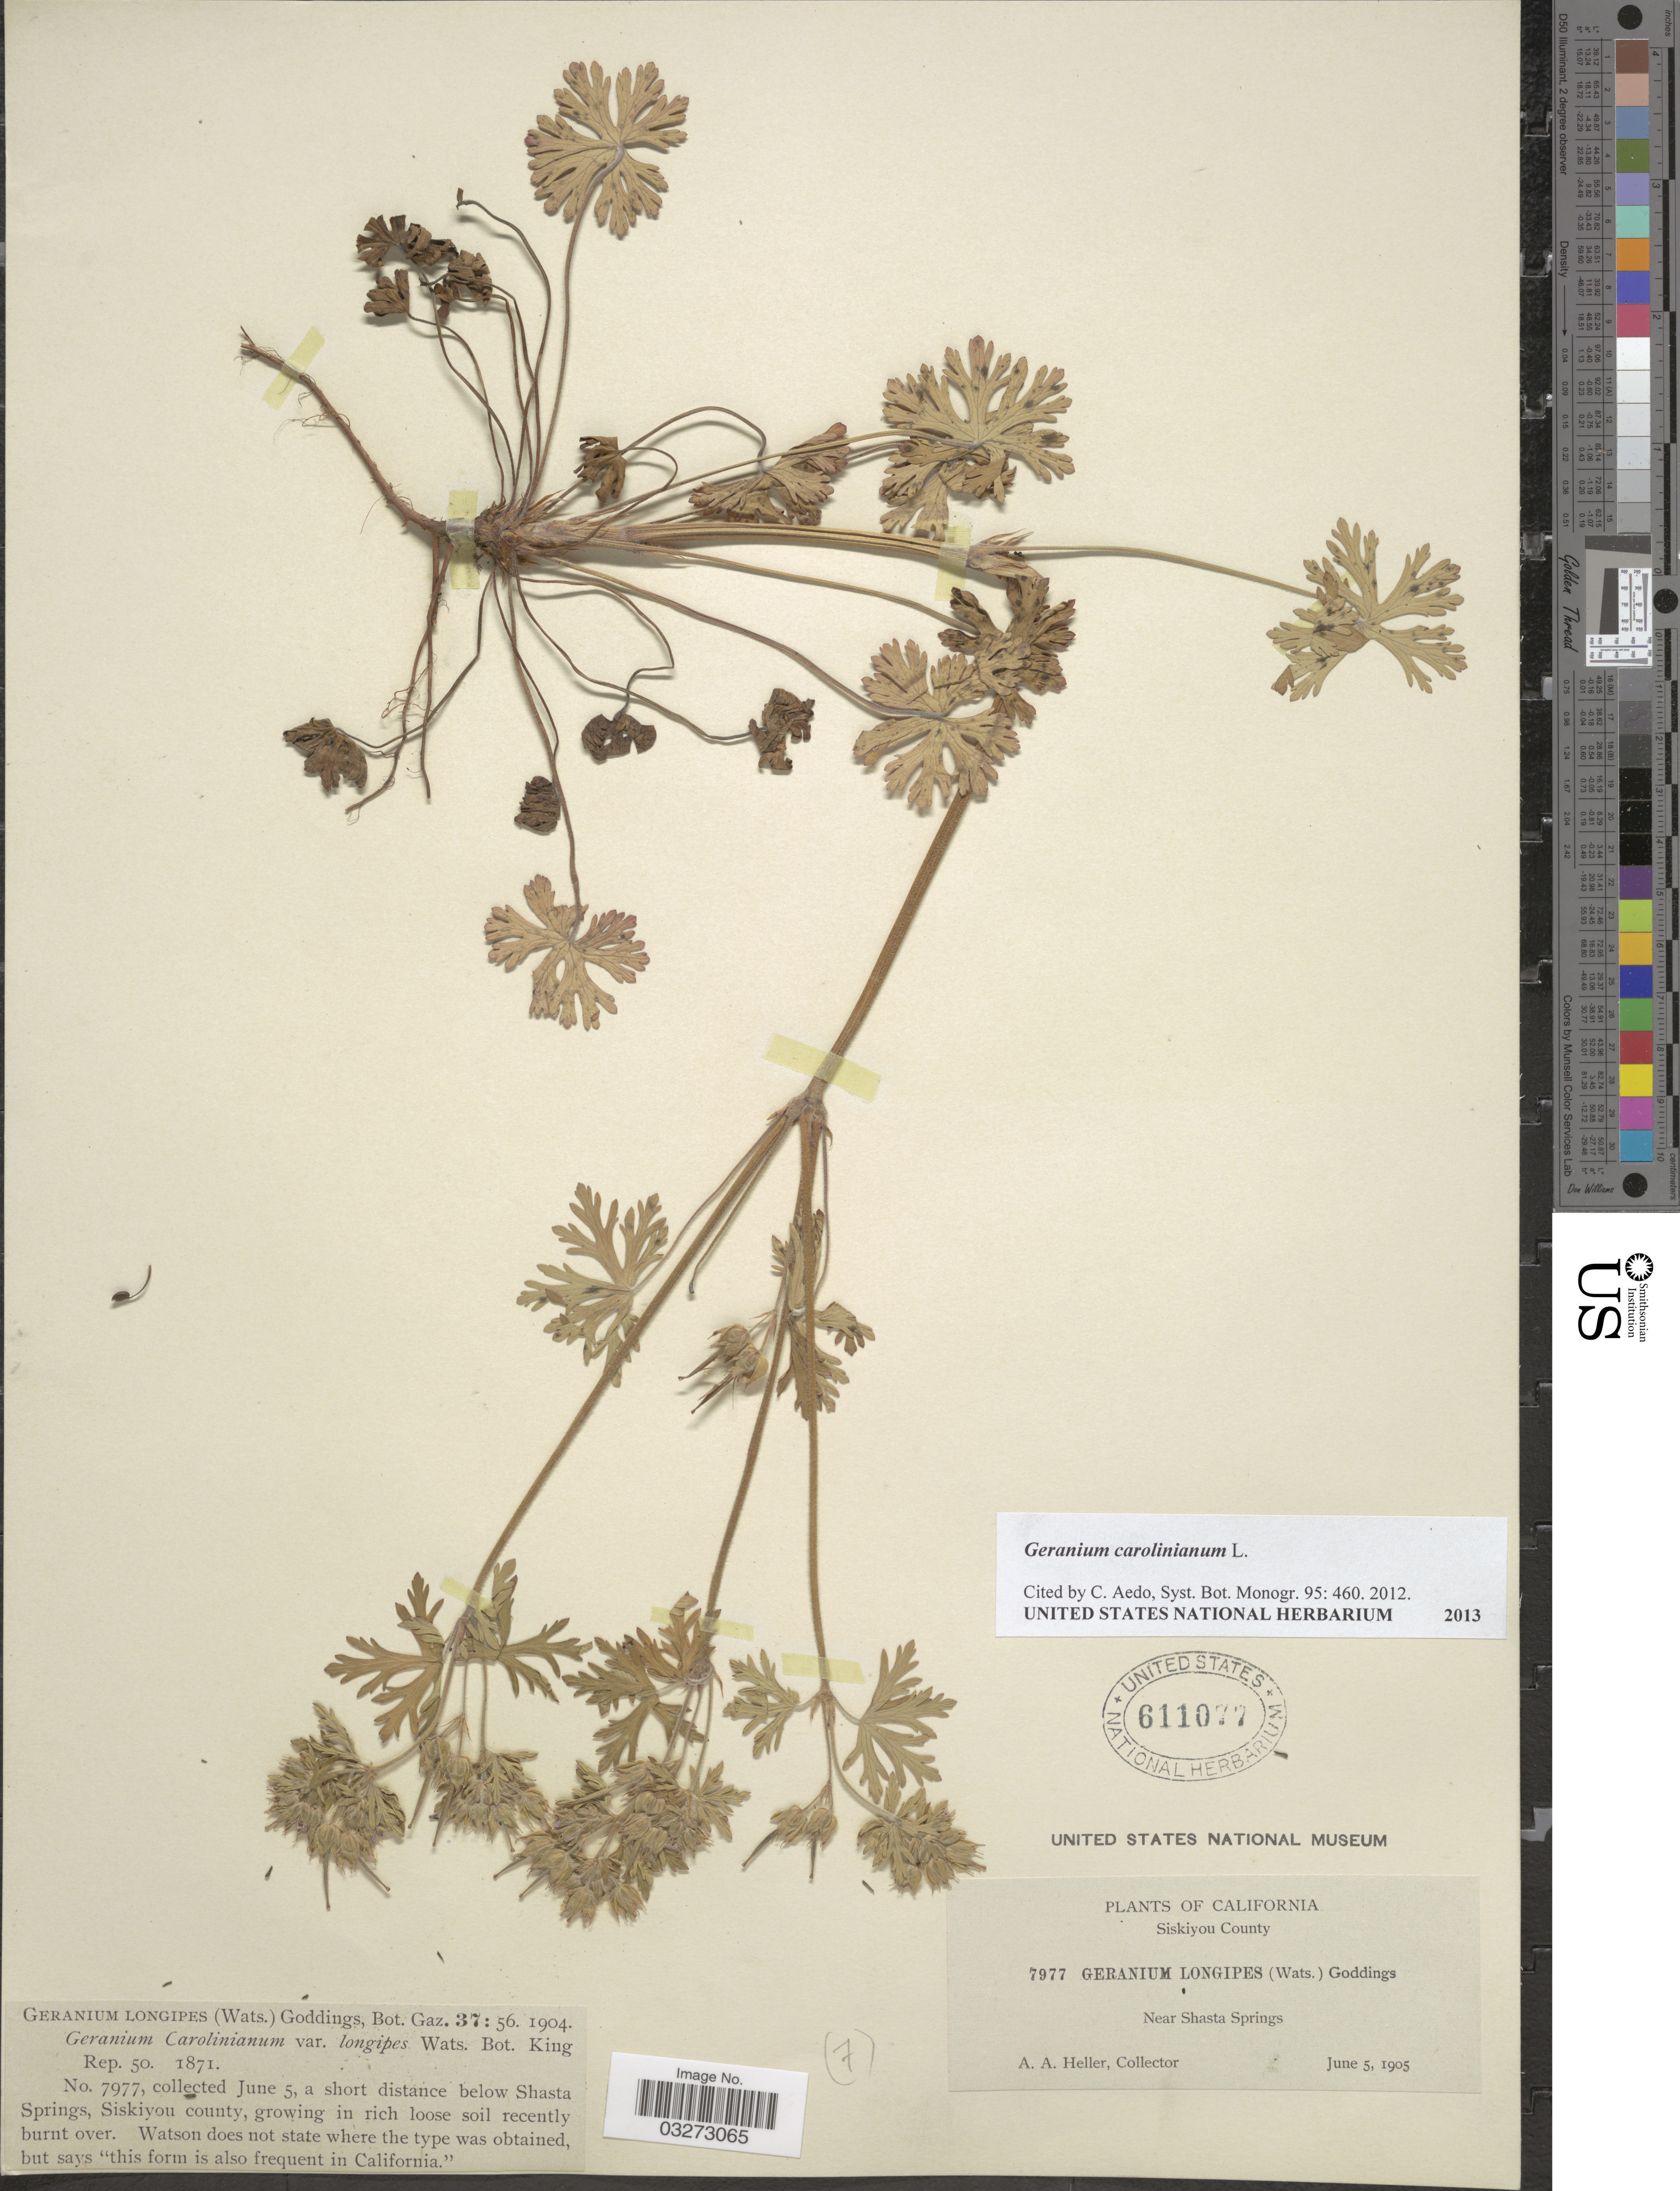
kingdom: Plantae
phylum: Tracheophyta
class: Magnoliopsida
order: Geraniales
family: Geraniaceae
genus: Geranium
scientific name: Geranium bicknellii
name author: Britton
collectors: A. A. Heller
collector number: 7977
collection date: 1905-06-05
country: United States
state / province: California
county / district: Siskiyou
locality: Siskiyou County, Near Shasta Springs. A short distance below Shasta Springs.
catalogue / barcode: US 611077